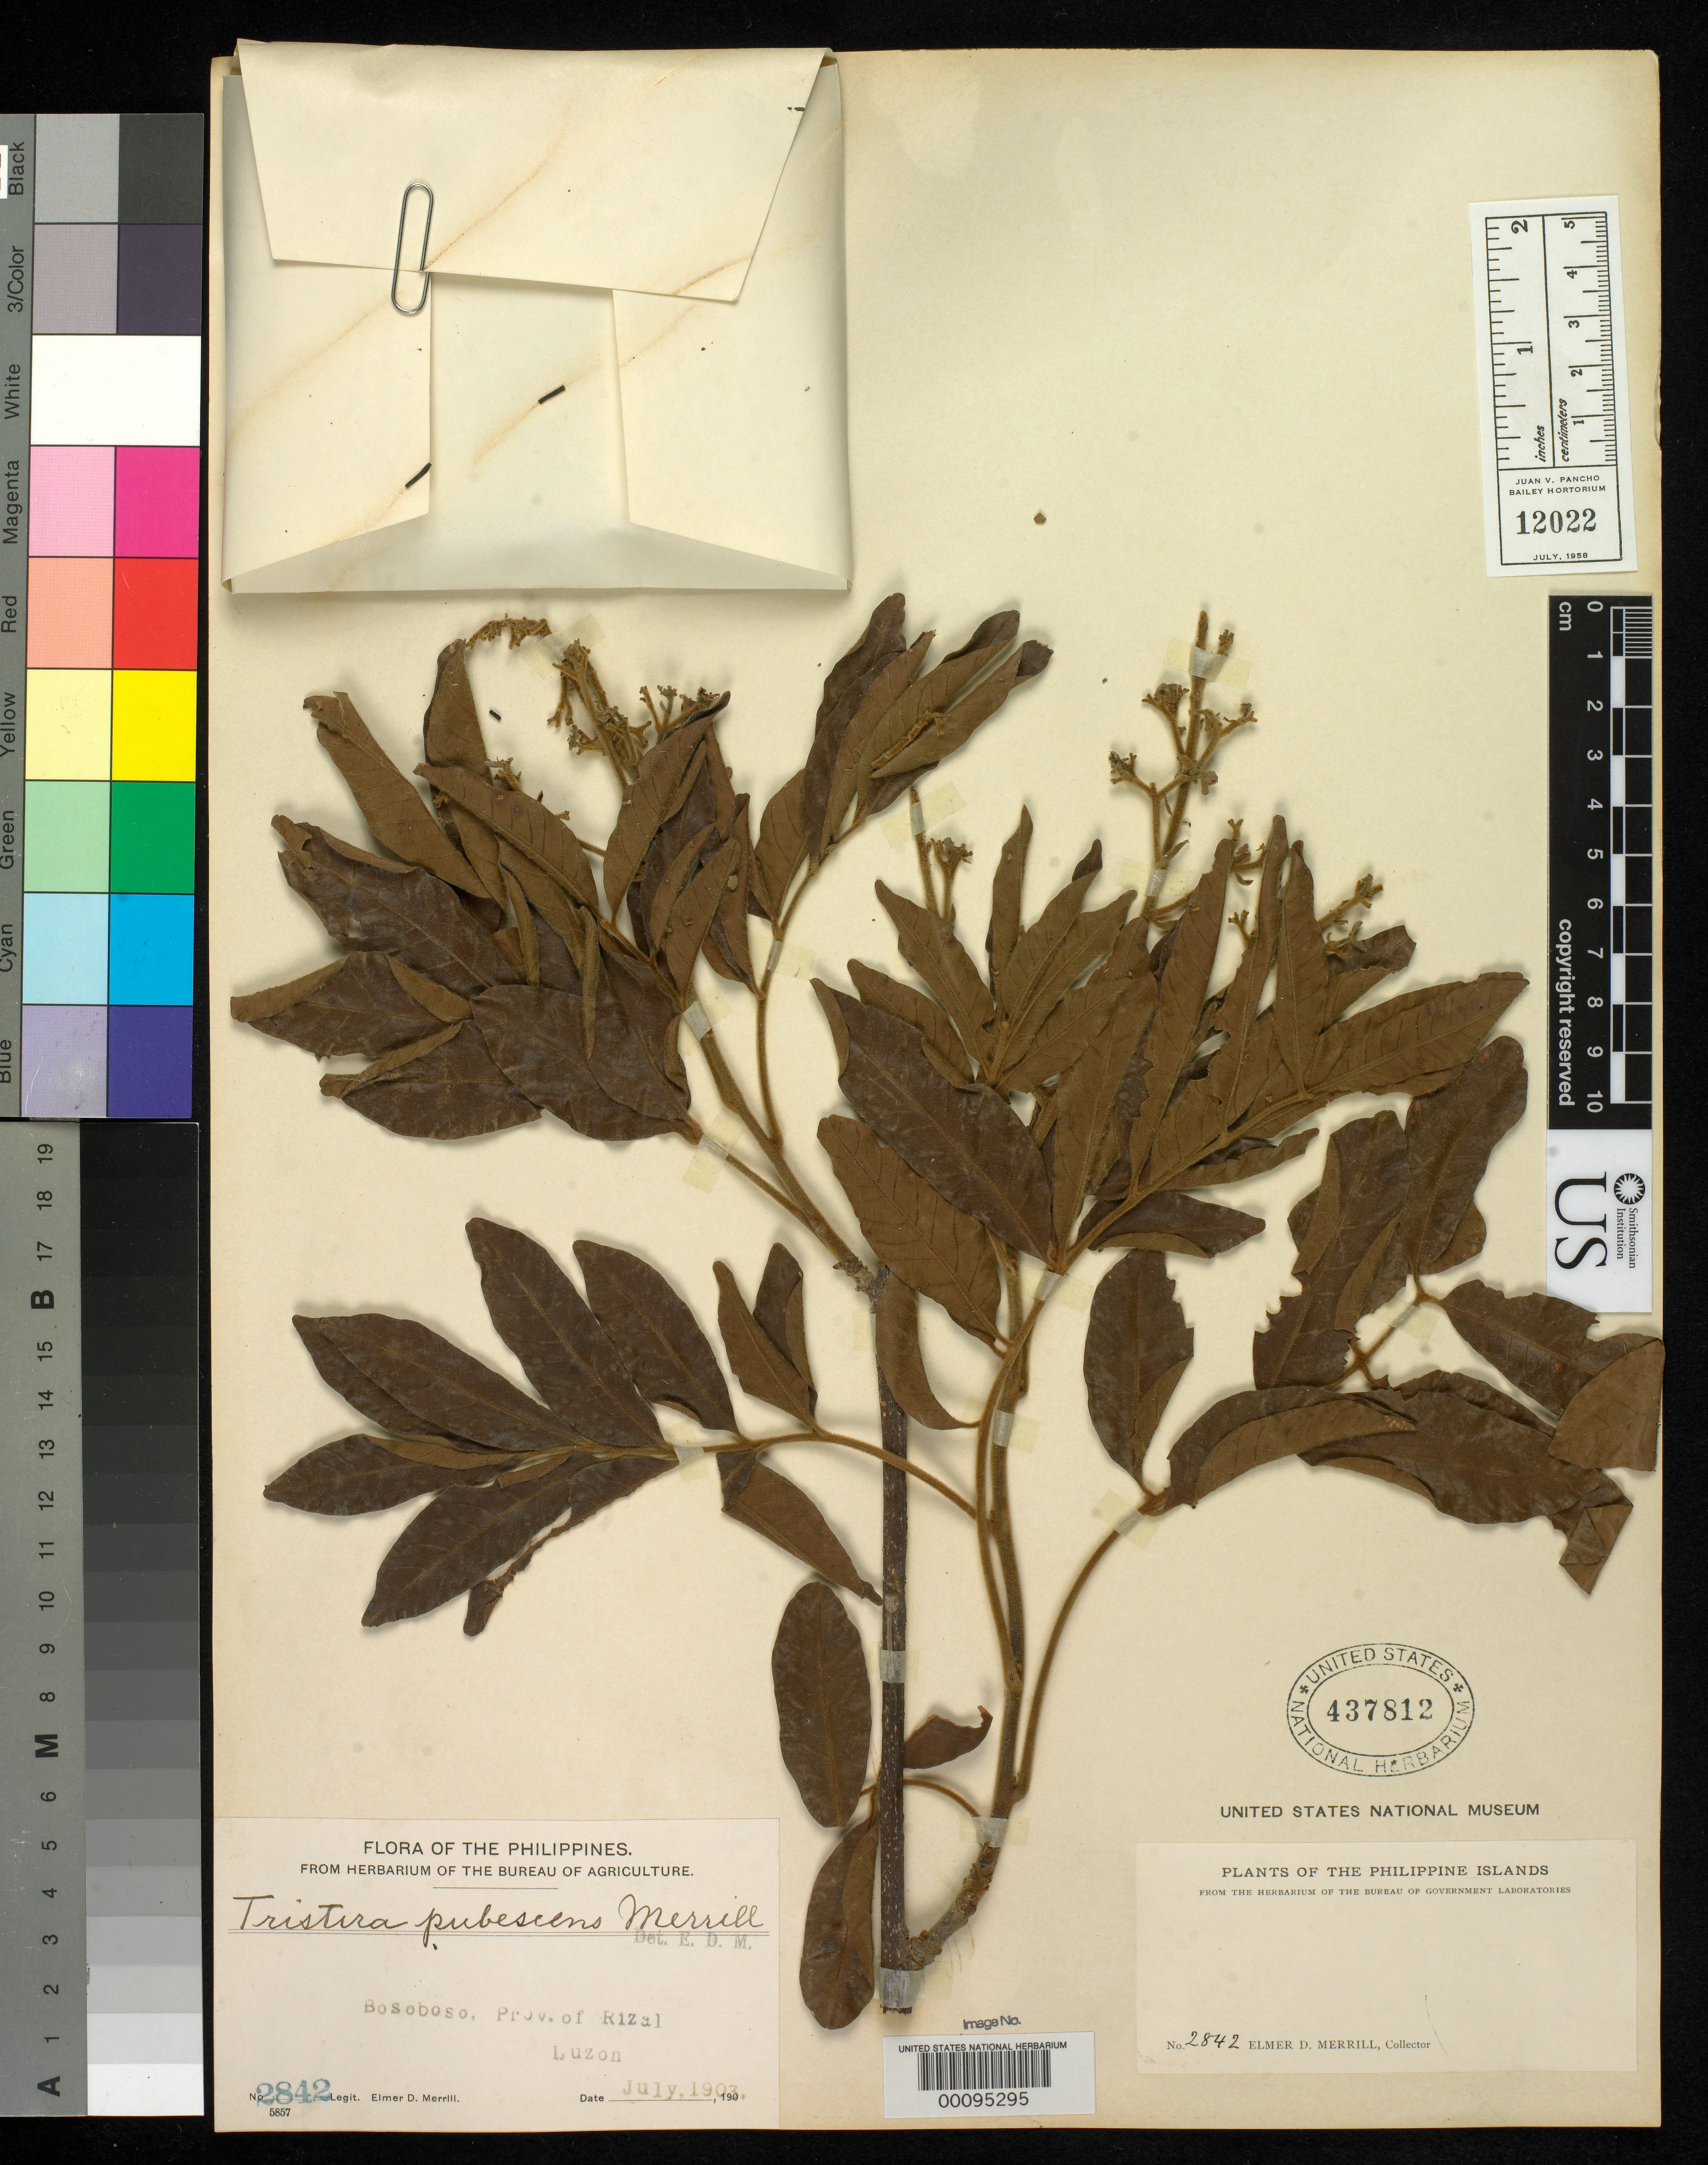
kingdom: Plantae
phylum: Tracheophyta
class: Magnoliopsida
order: Sapindales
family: Sapindaceae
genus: Tristira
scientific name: Tristira pubescens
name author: Merr.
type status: Isotype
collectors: E. D. Merrill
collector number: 2842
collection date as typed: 19 Jul 1903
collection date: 1903-07-19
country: Philippines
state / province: Calabarzon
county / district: Rizal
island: Luzon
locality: Bosoboso.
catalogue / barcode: US 437812